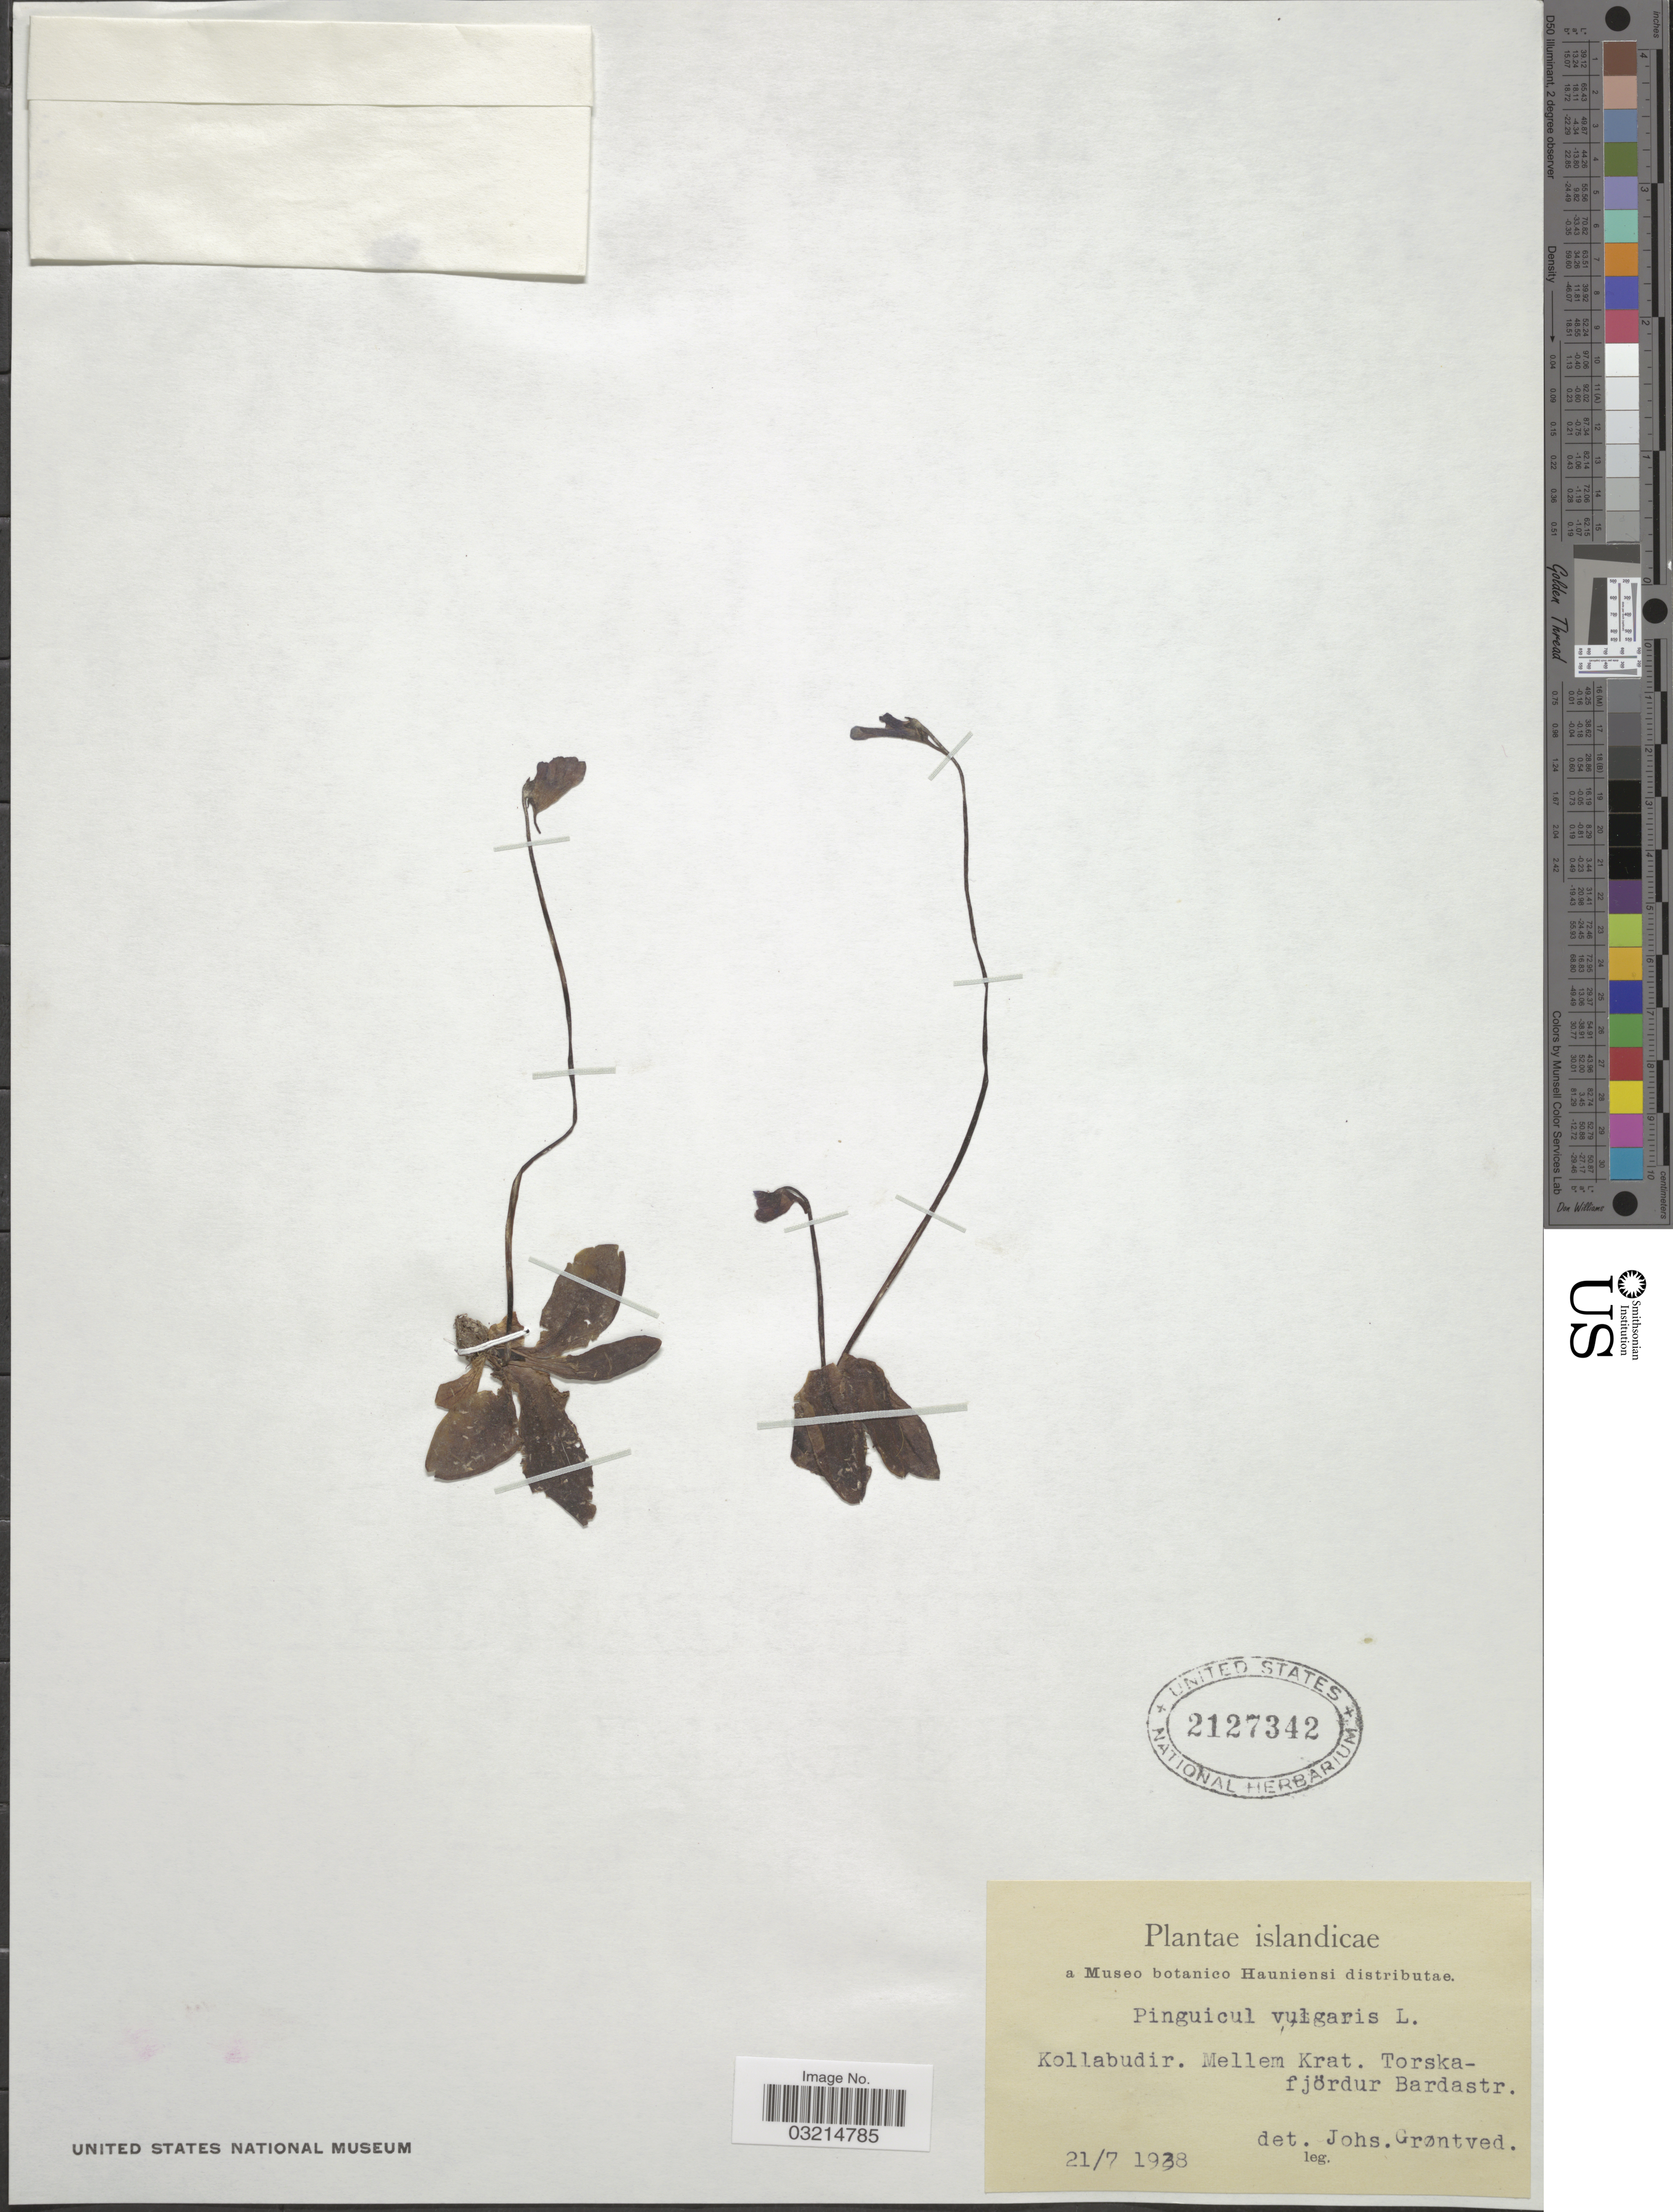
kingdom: Plantae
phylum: Tracheophyta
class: Magnoliopsida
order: Lamiales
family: Lentibulariaceae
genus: Pinguicula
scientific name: Pinguicula vulgaris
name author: L.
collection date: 1938-07-21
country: Iceland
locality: Islandicae, Kollabudir. Mellem Krat. Torska-fjördur Bardastr.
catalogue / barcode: US 2127342